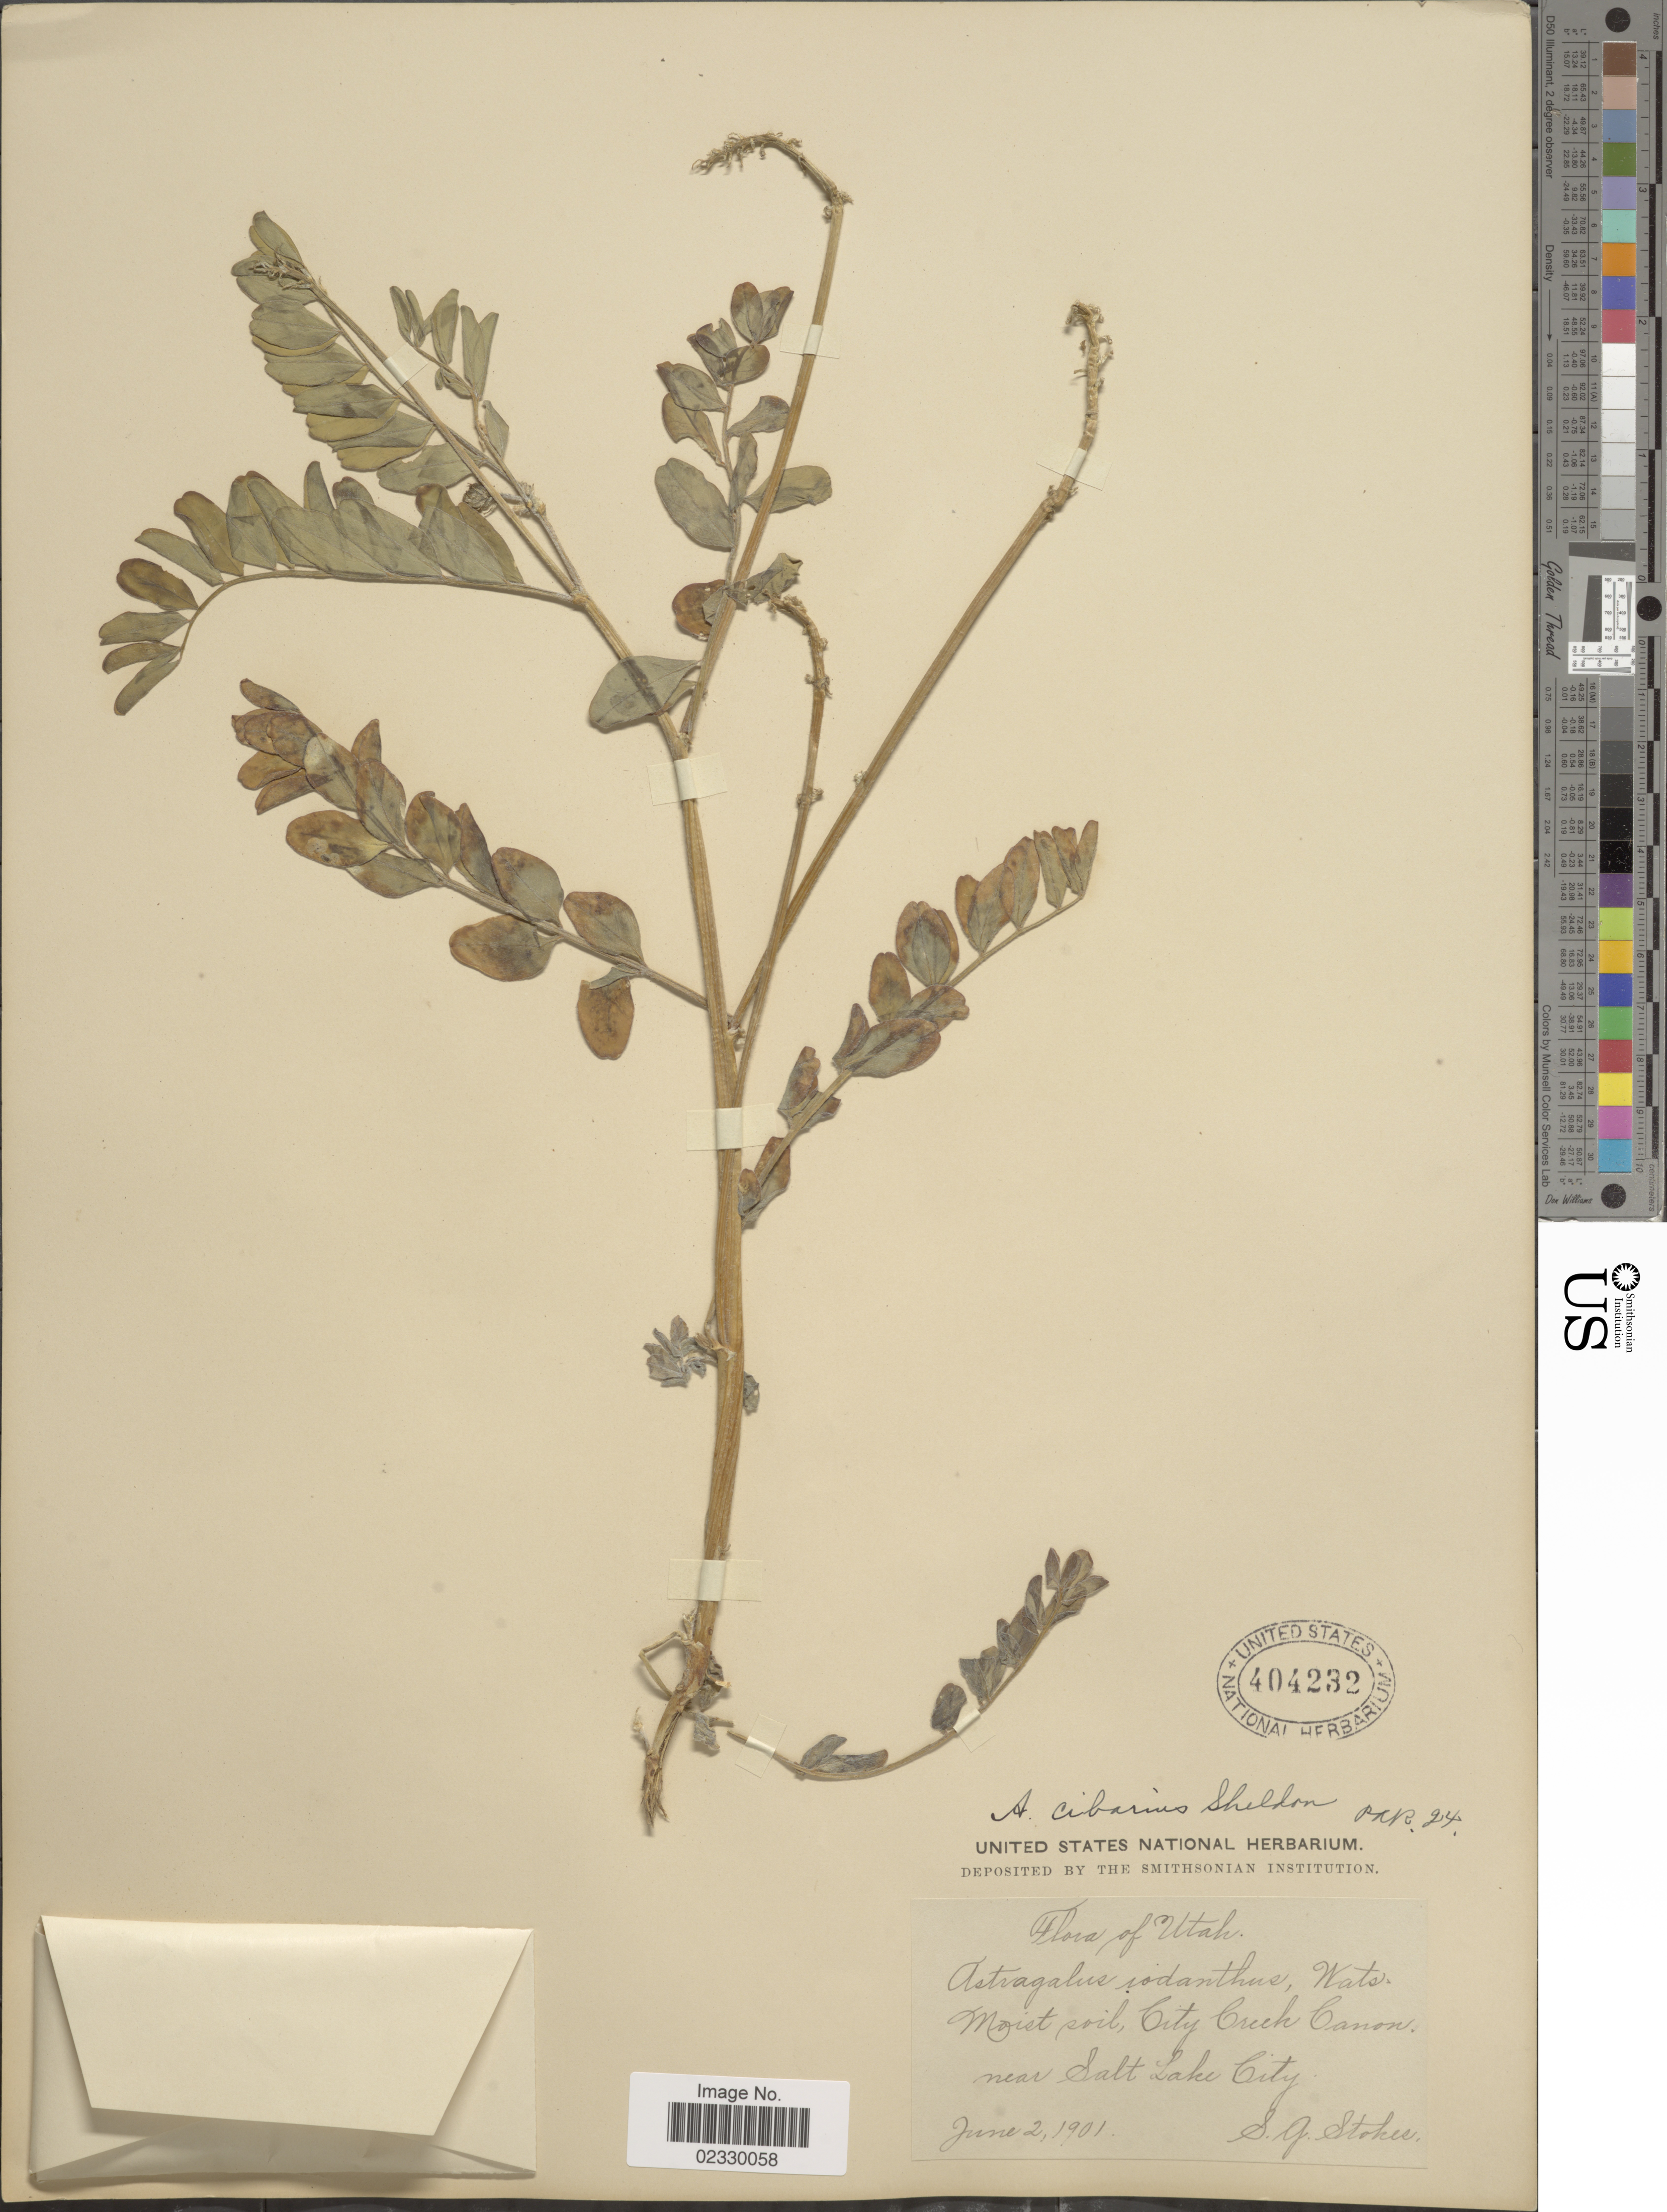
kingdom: Plantae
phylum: Tracheophyta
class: Magnoliopsida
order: Fabales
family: Fabaceae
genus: Astragalus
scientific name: Astragalus cibarius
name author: E. Sheld.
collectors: S. G. Stokes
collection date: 1901-06-02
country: United States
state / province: Utah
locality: Moist soil, City Creek Canon, near Salt Lake City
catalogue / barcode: US 404232